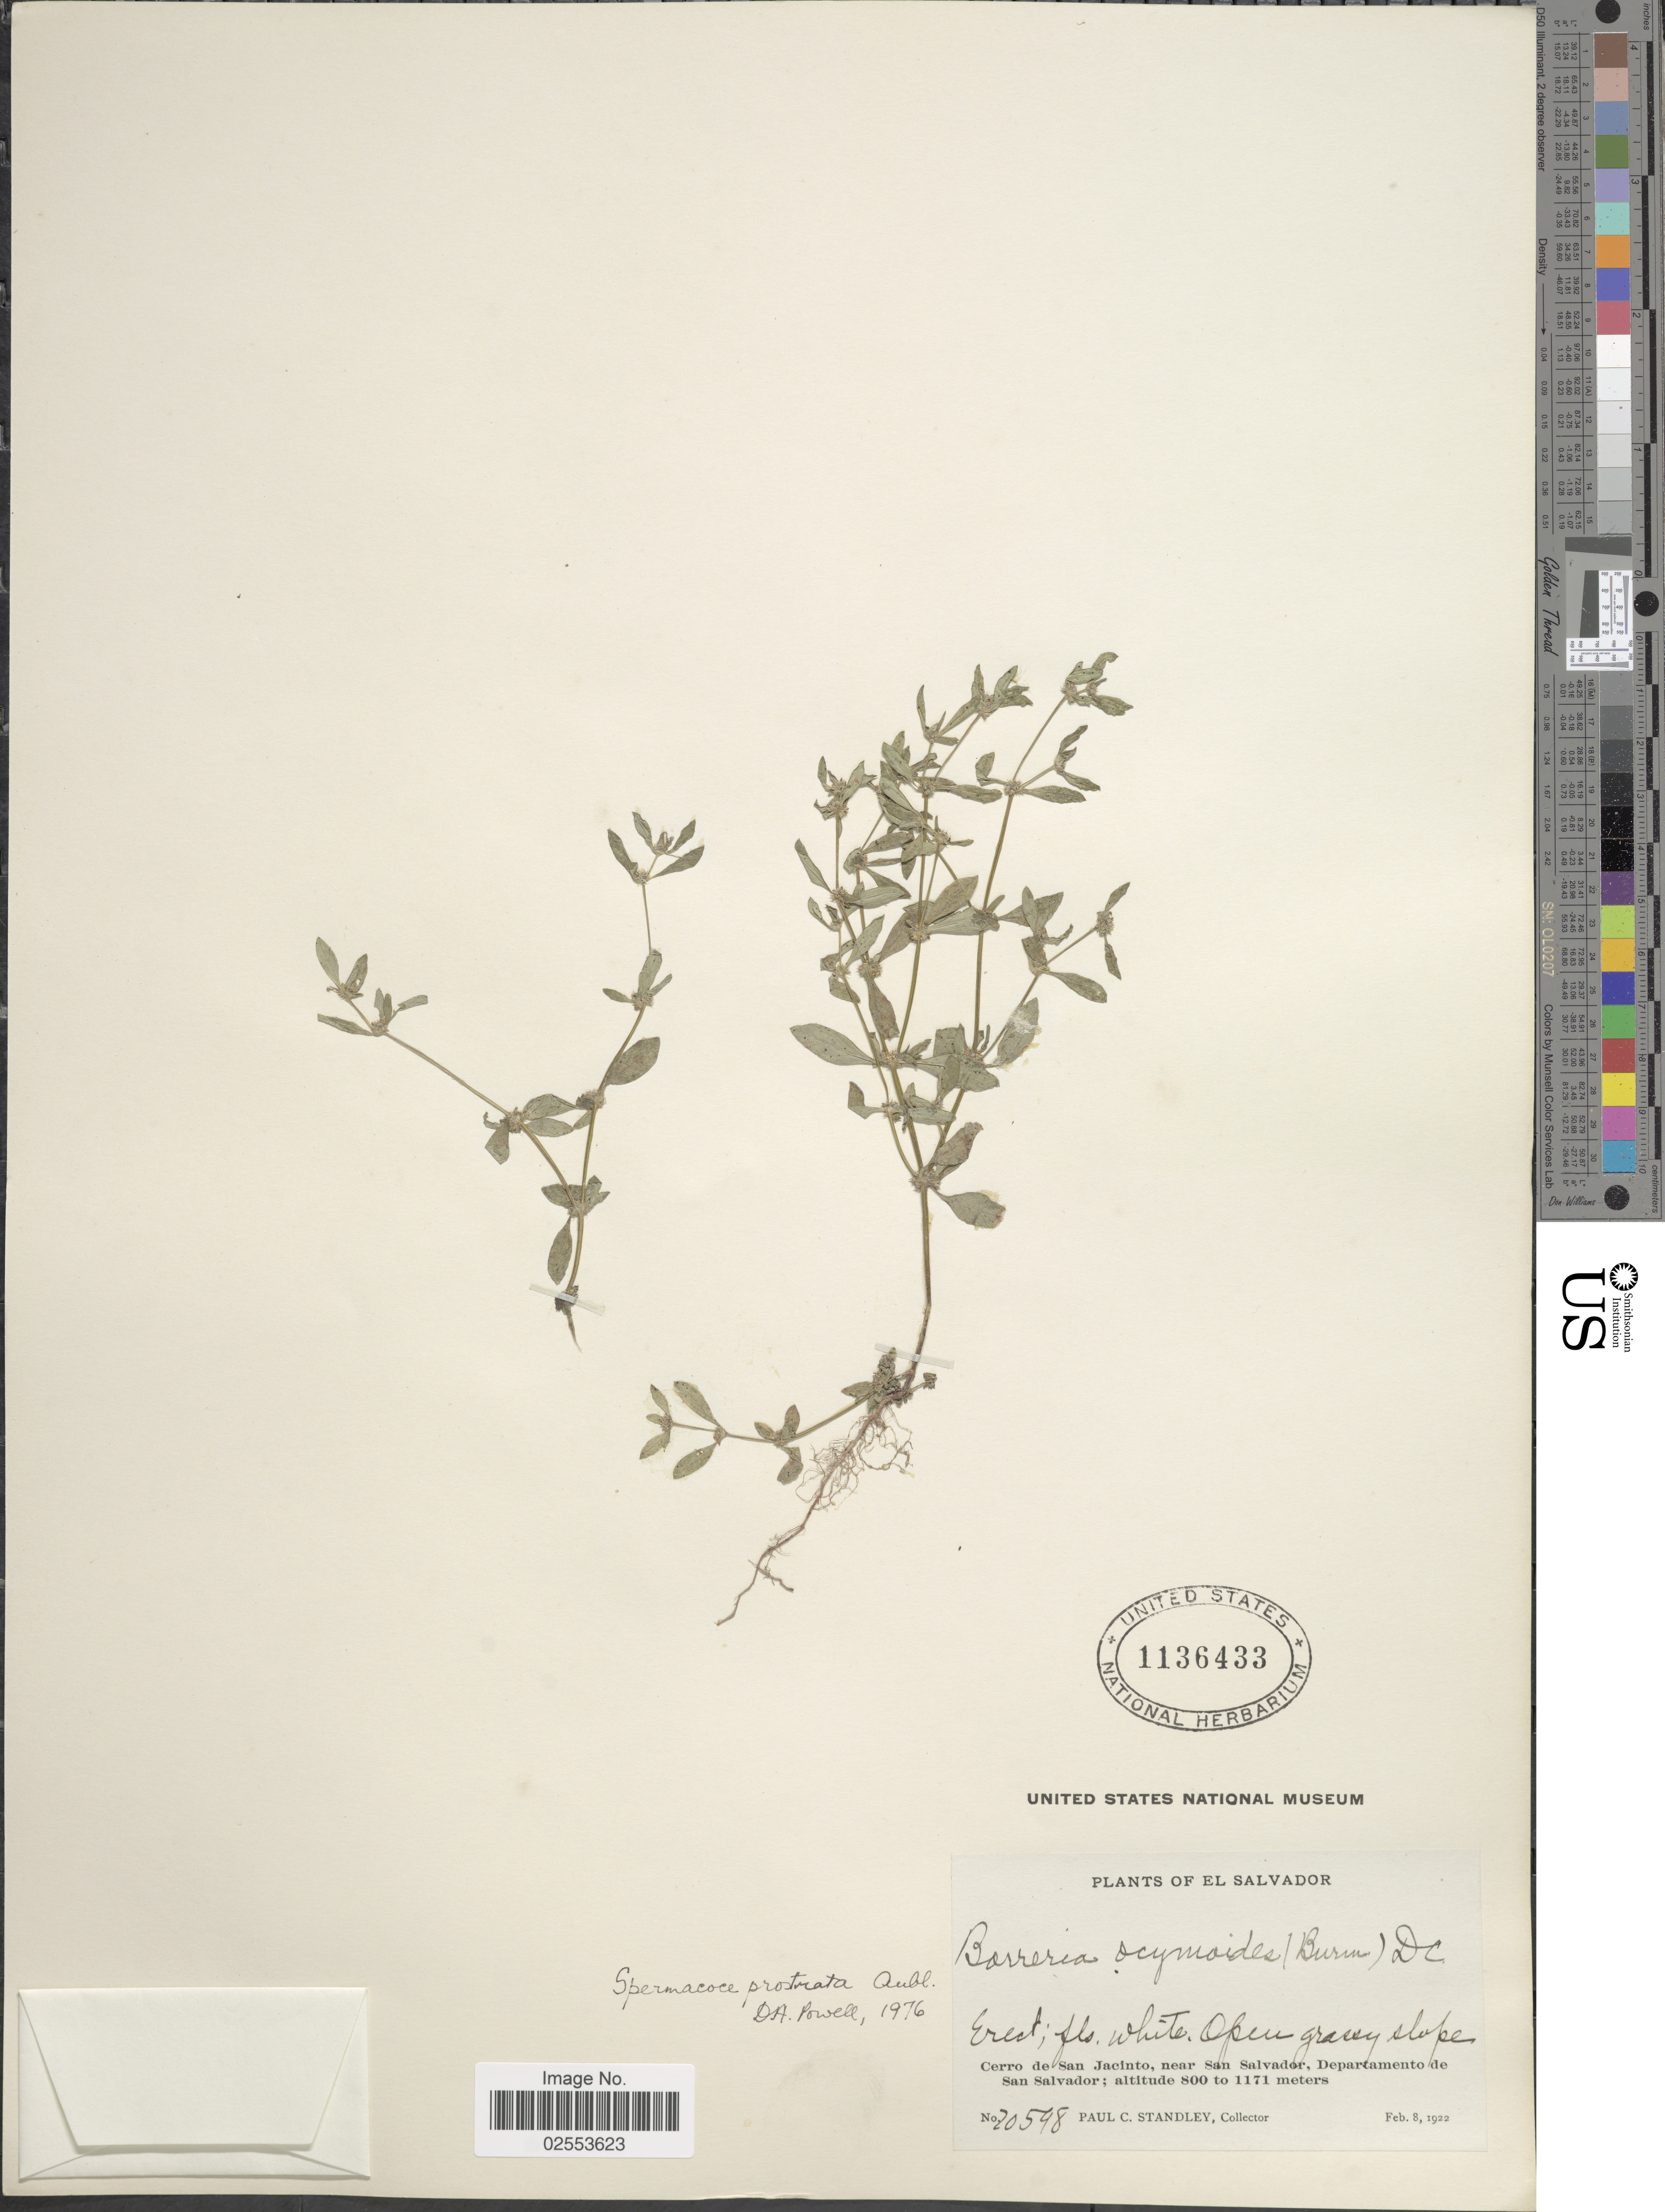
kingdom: Plantae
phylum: Tracheophyta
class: Magnoliopsida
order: Gentianales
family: Rubiaceae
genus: Spermacoce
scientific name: Spermacoce prostrata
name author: Aubl.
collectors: P. C. Standley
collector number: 20598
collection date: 1922-02-08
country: El Salvador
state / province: San Salvador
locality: Cerro de San Jacinto, near San Salvador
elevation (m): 800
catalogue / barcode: US 1136433